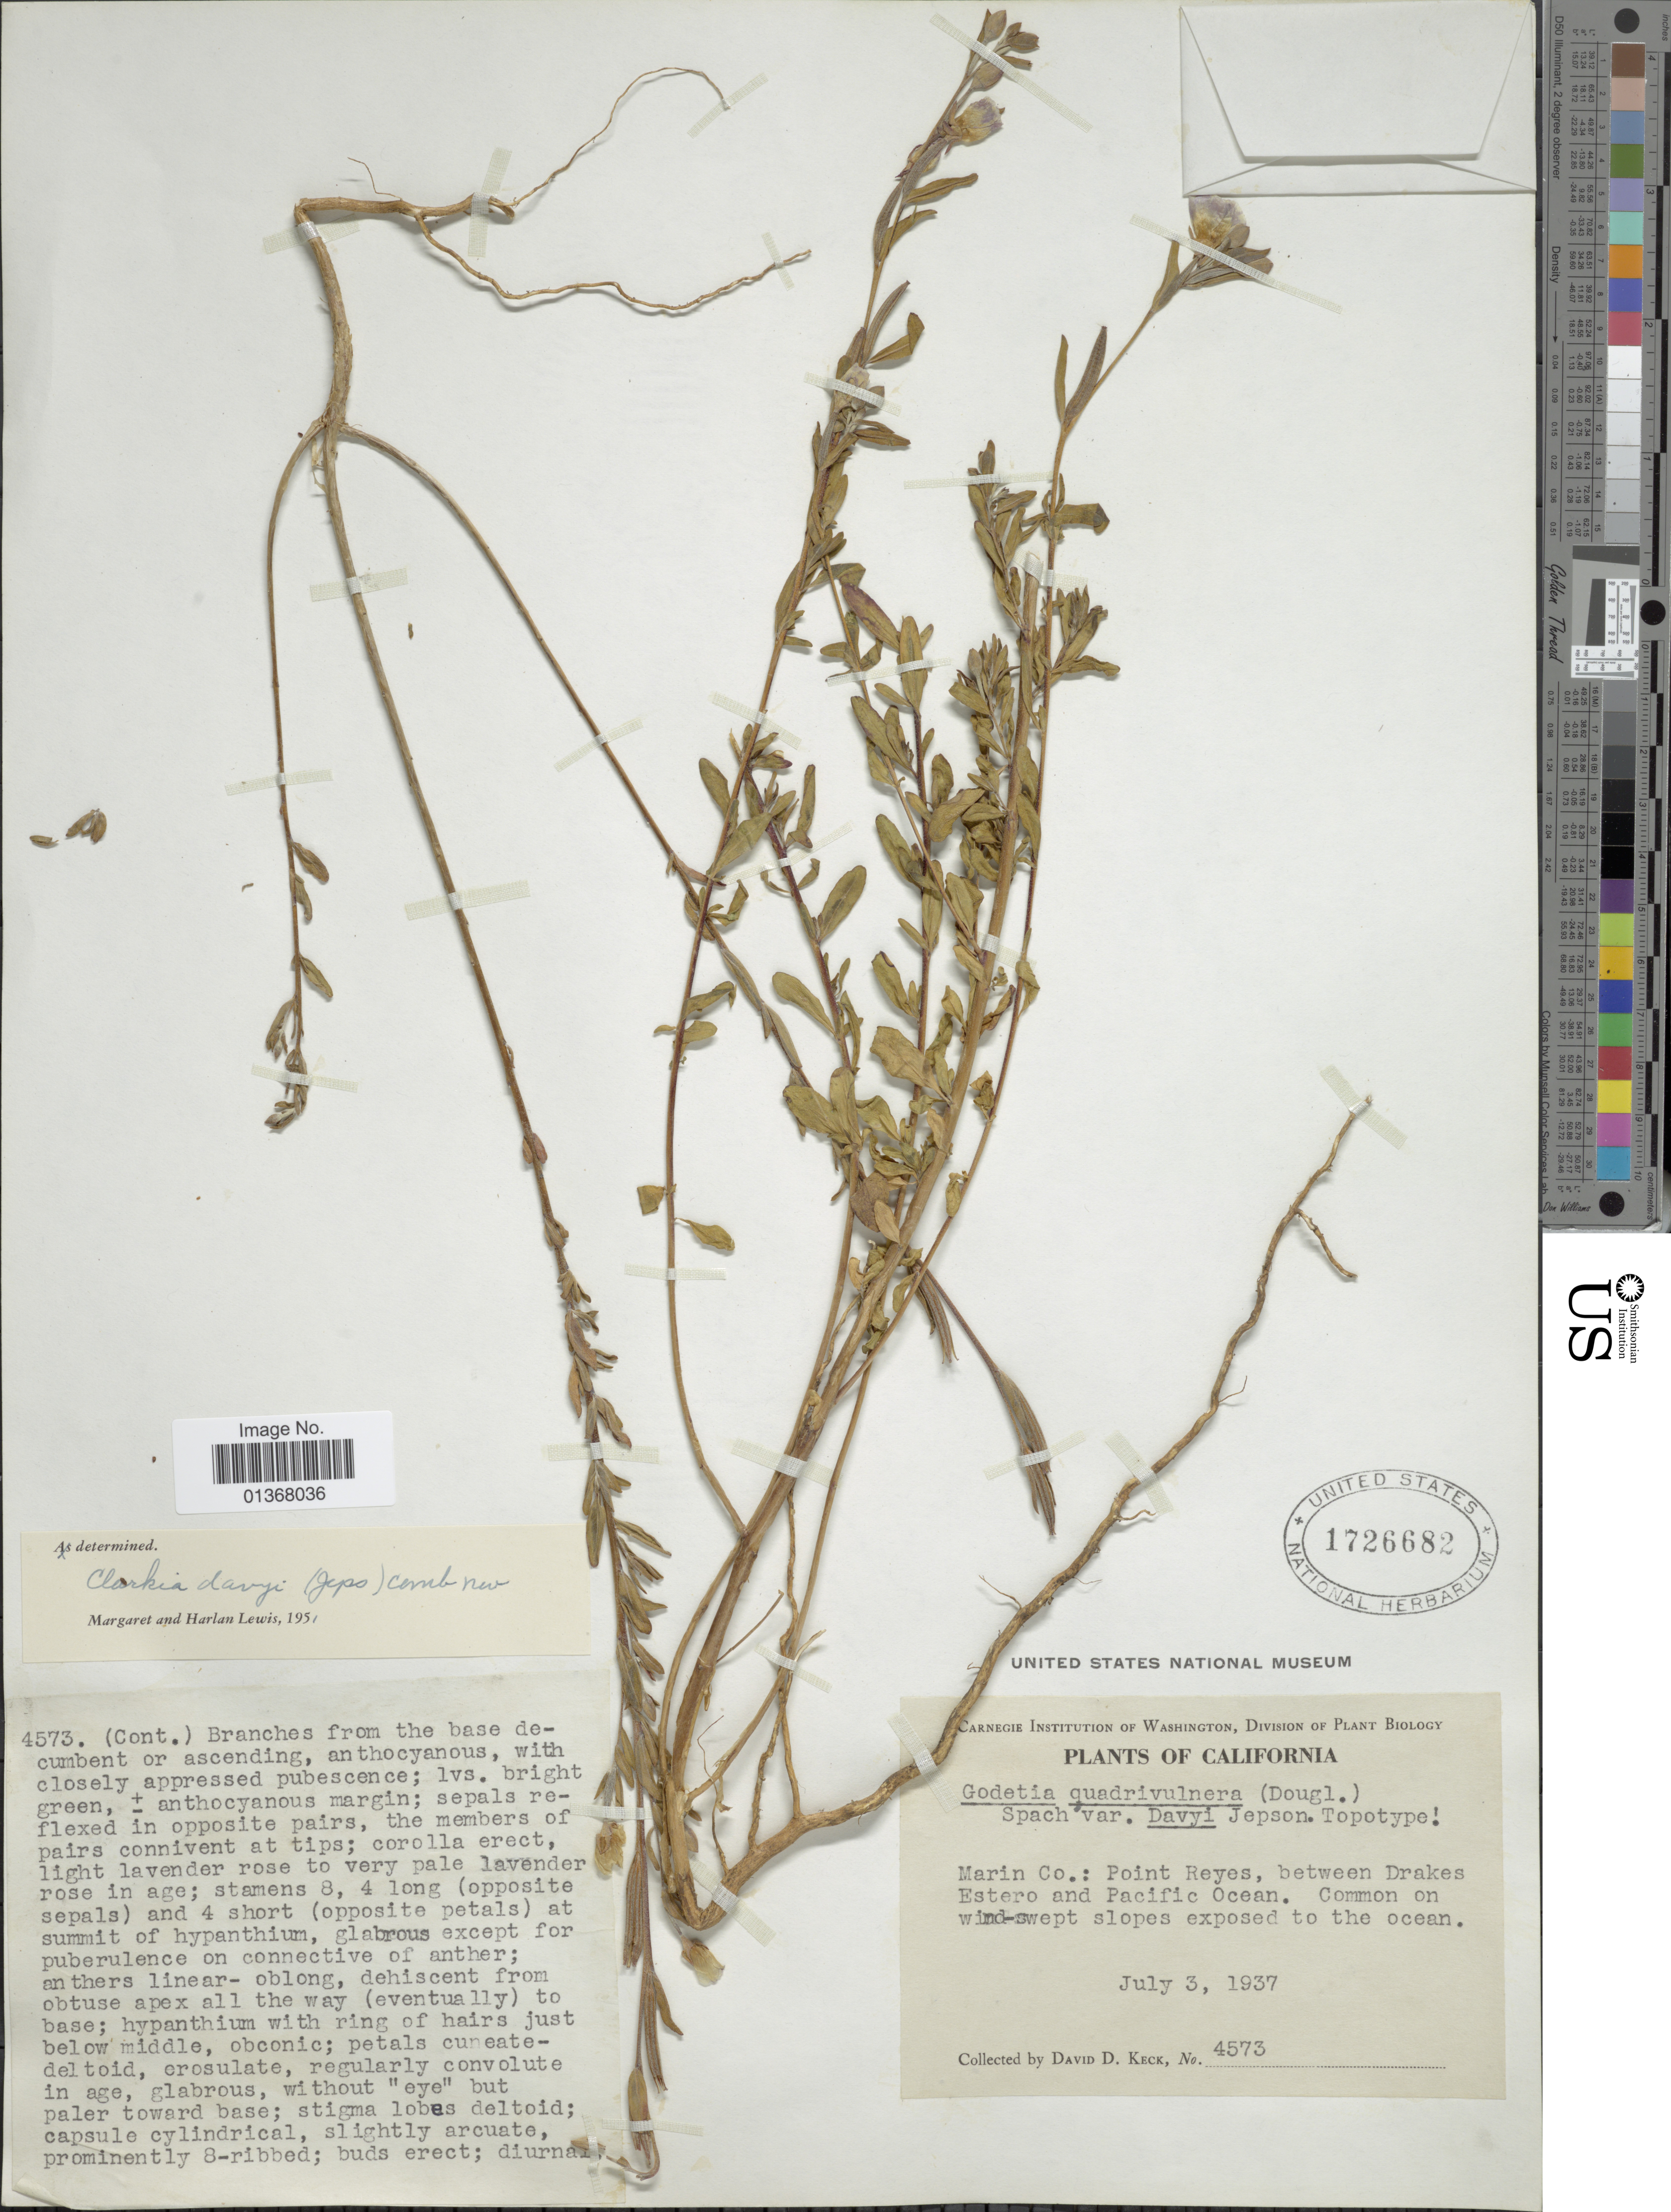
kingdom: Plantae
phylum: Tracheophyta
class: Magnoliopsida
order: Myrtales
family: Onagraceae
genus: Clarkia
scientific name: Clarkia davyi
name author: (Jeps.) F. H. Lewis & M.E. Lewis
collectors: D. D. Keck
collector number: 4573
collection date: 1937-07-03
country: United States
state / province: California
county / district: Marin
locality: Marin Co.: Point Reyes, between Drakes Estero and Pacific Ocean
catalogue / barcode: US 1726682